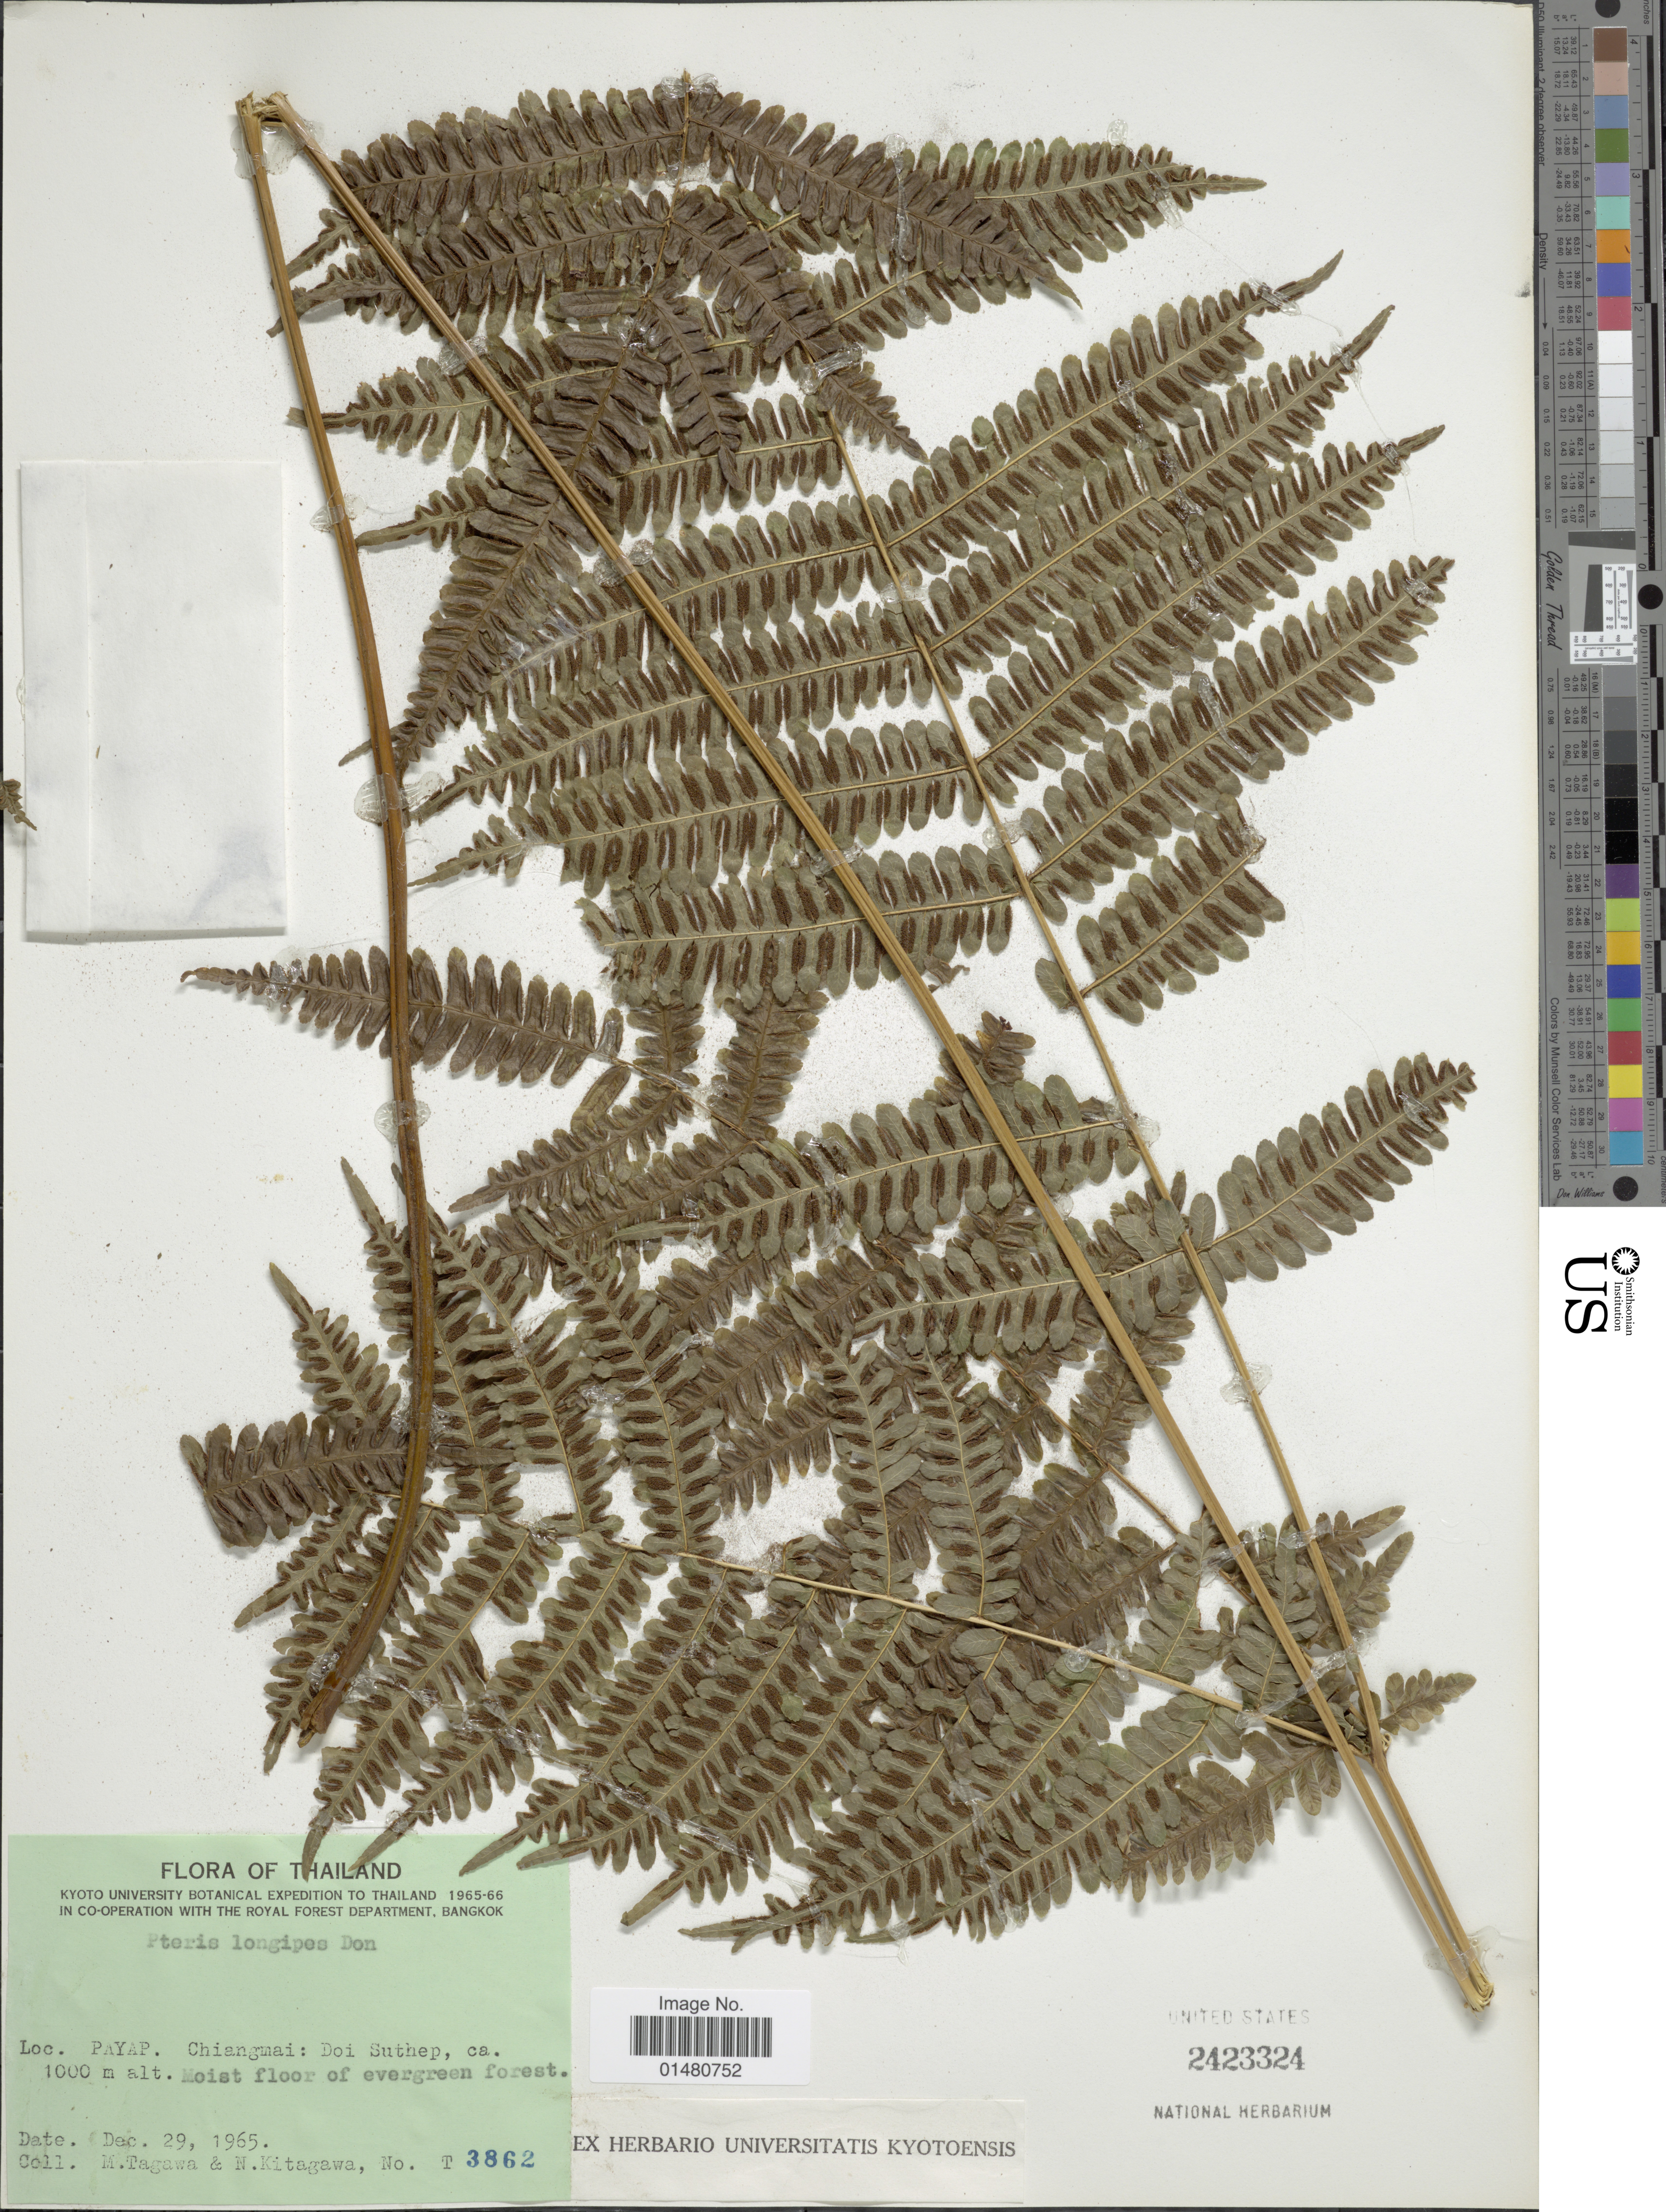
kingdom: Plantae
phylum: Tracheophyta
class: Polypodiopsida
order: Polypodiales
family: Pteridaceae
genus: Pteris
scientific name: Pteris longipes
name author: D. Don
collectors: M. Tagawa & N. Kitagawa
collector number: T 3862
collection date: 1965-12-29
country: Thailand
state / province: Chiang Mai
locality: Payap. Chiangmai: Doi Suthep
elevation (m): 1000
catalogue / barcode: US 2423324